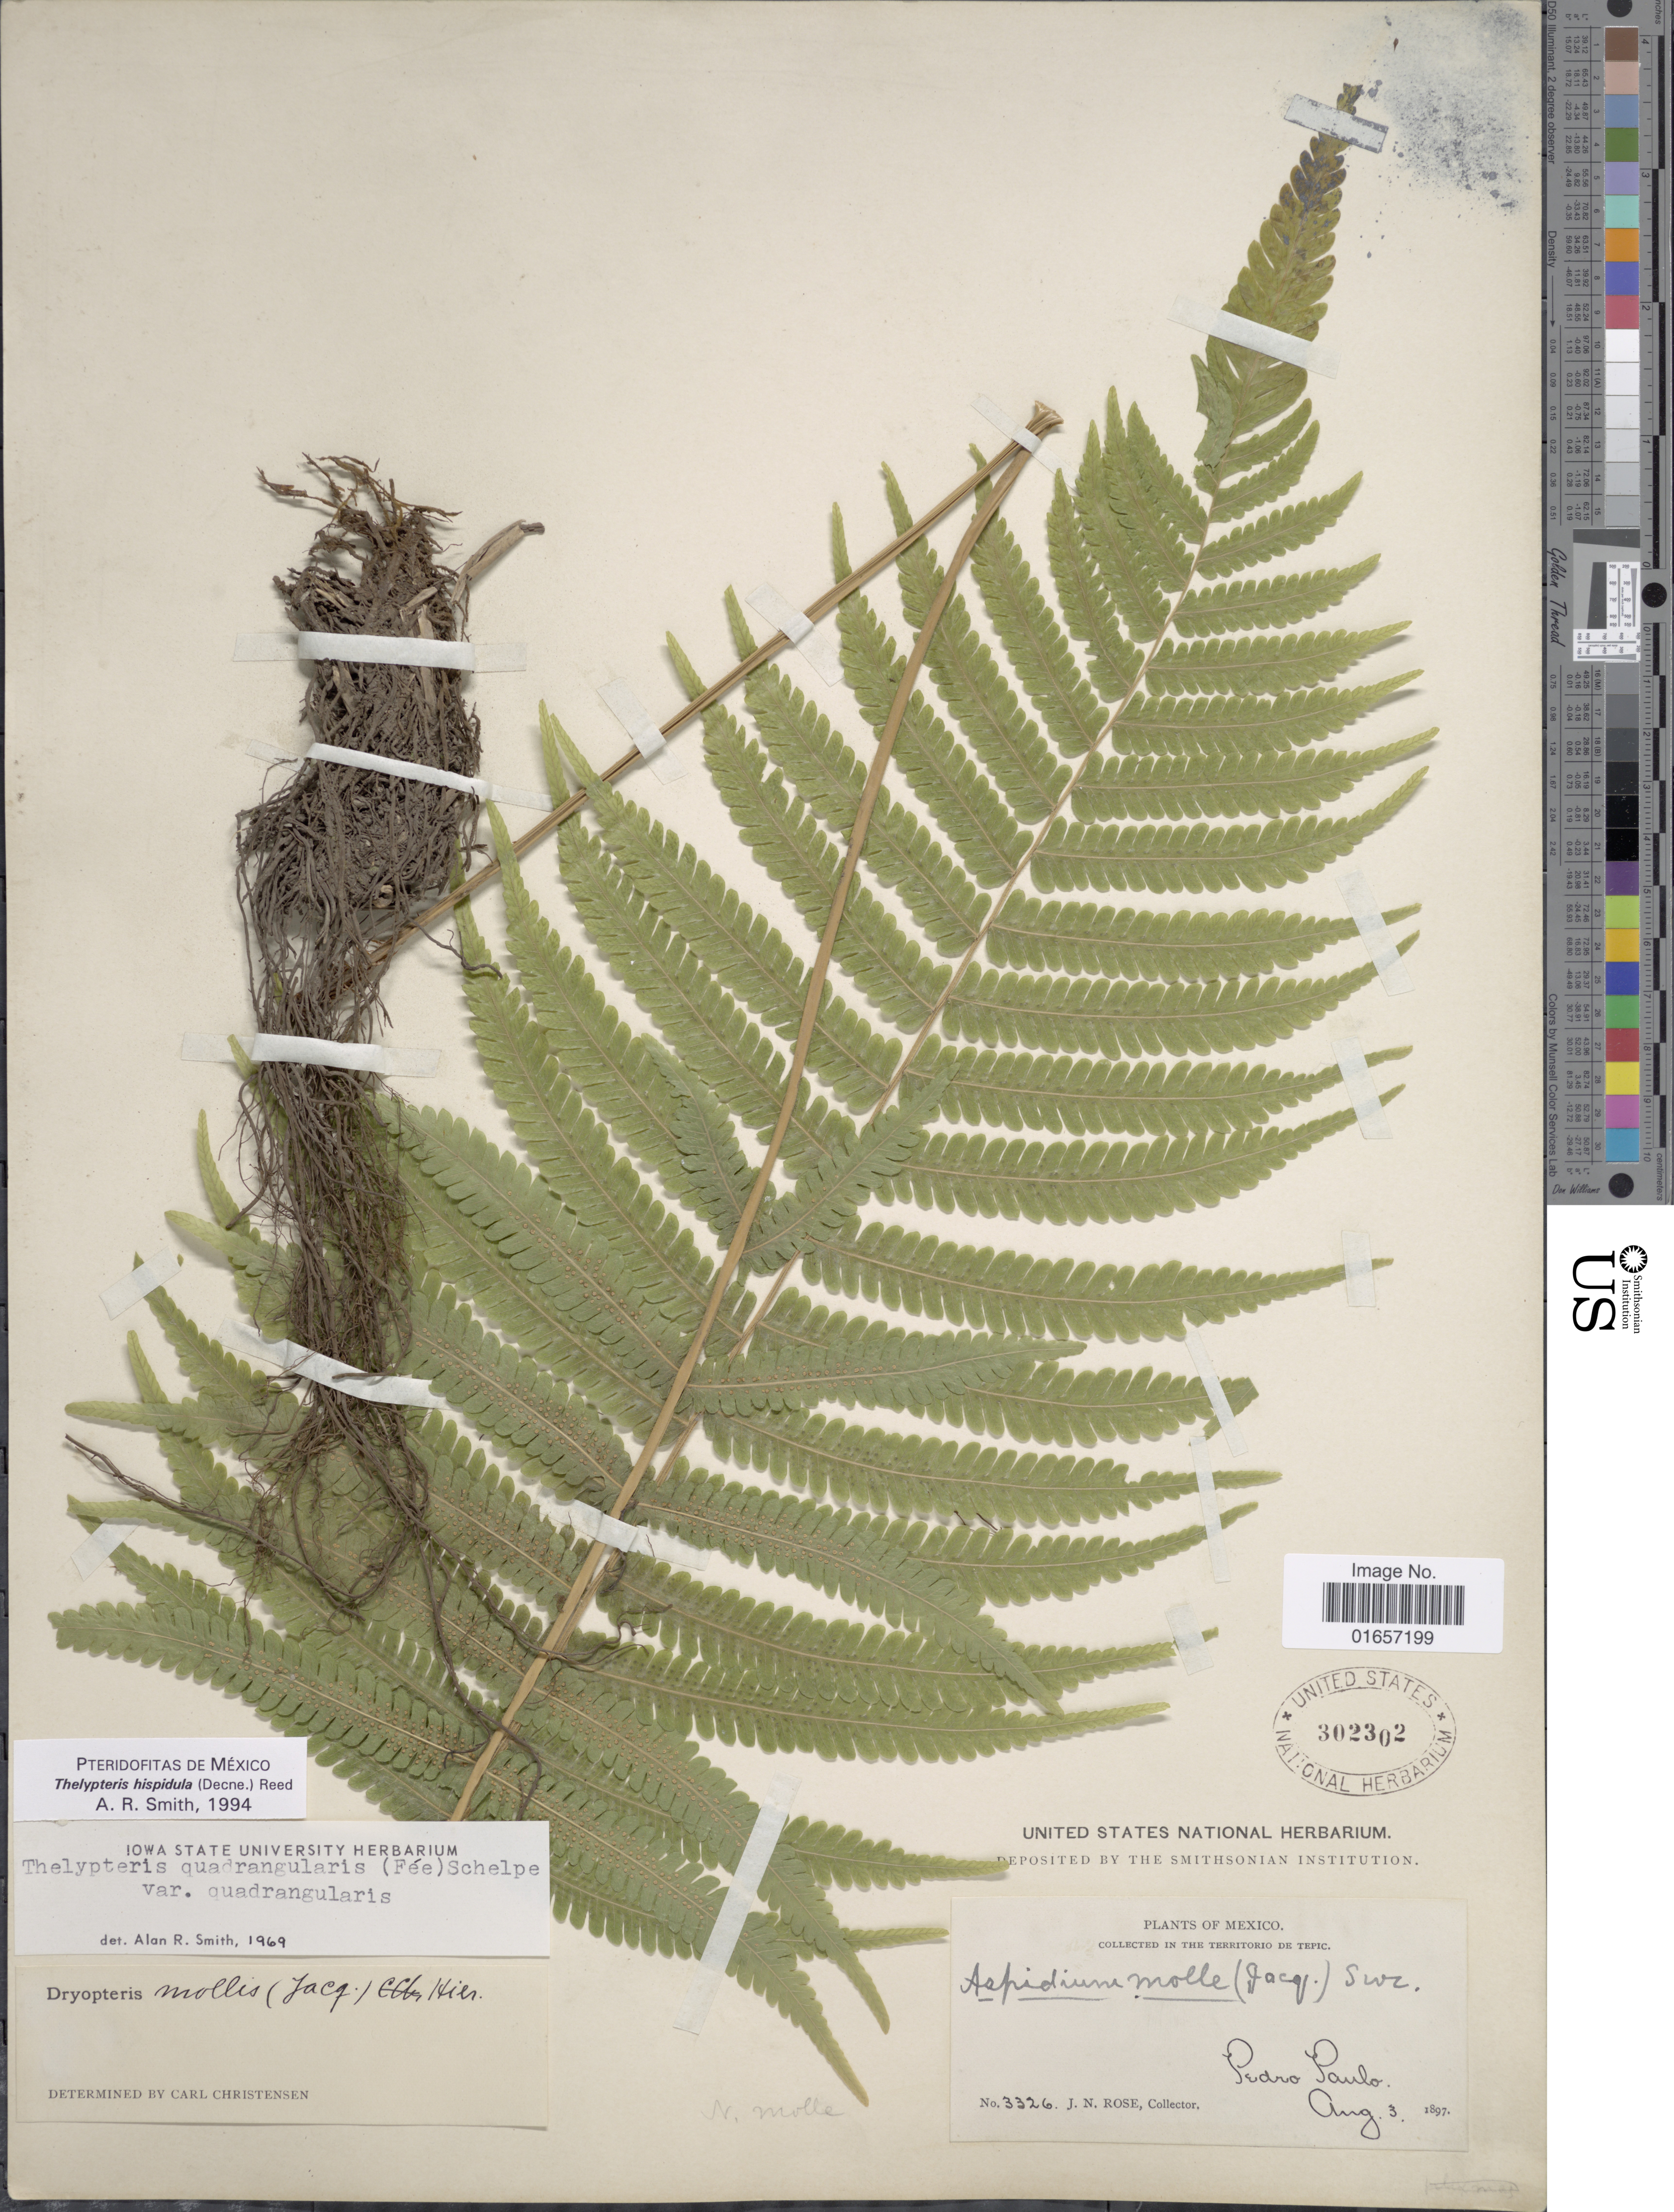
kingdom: Plantae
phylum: Tracheophyta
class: Polypodiopsida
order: Polypodiales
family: Thelypteridaceae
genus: Christella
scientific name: Christella hispidula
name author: (Decne.) Holttum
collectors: J. N. Rose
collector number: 3326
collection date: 1897-08-03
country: Mexico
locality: Territorio de Tepic, Pedro Paulo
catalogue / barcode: US 302302